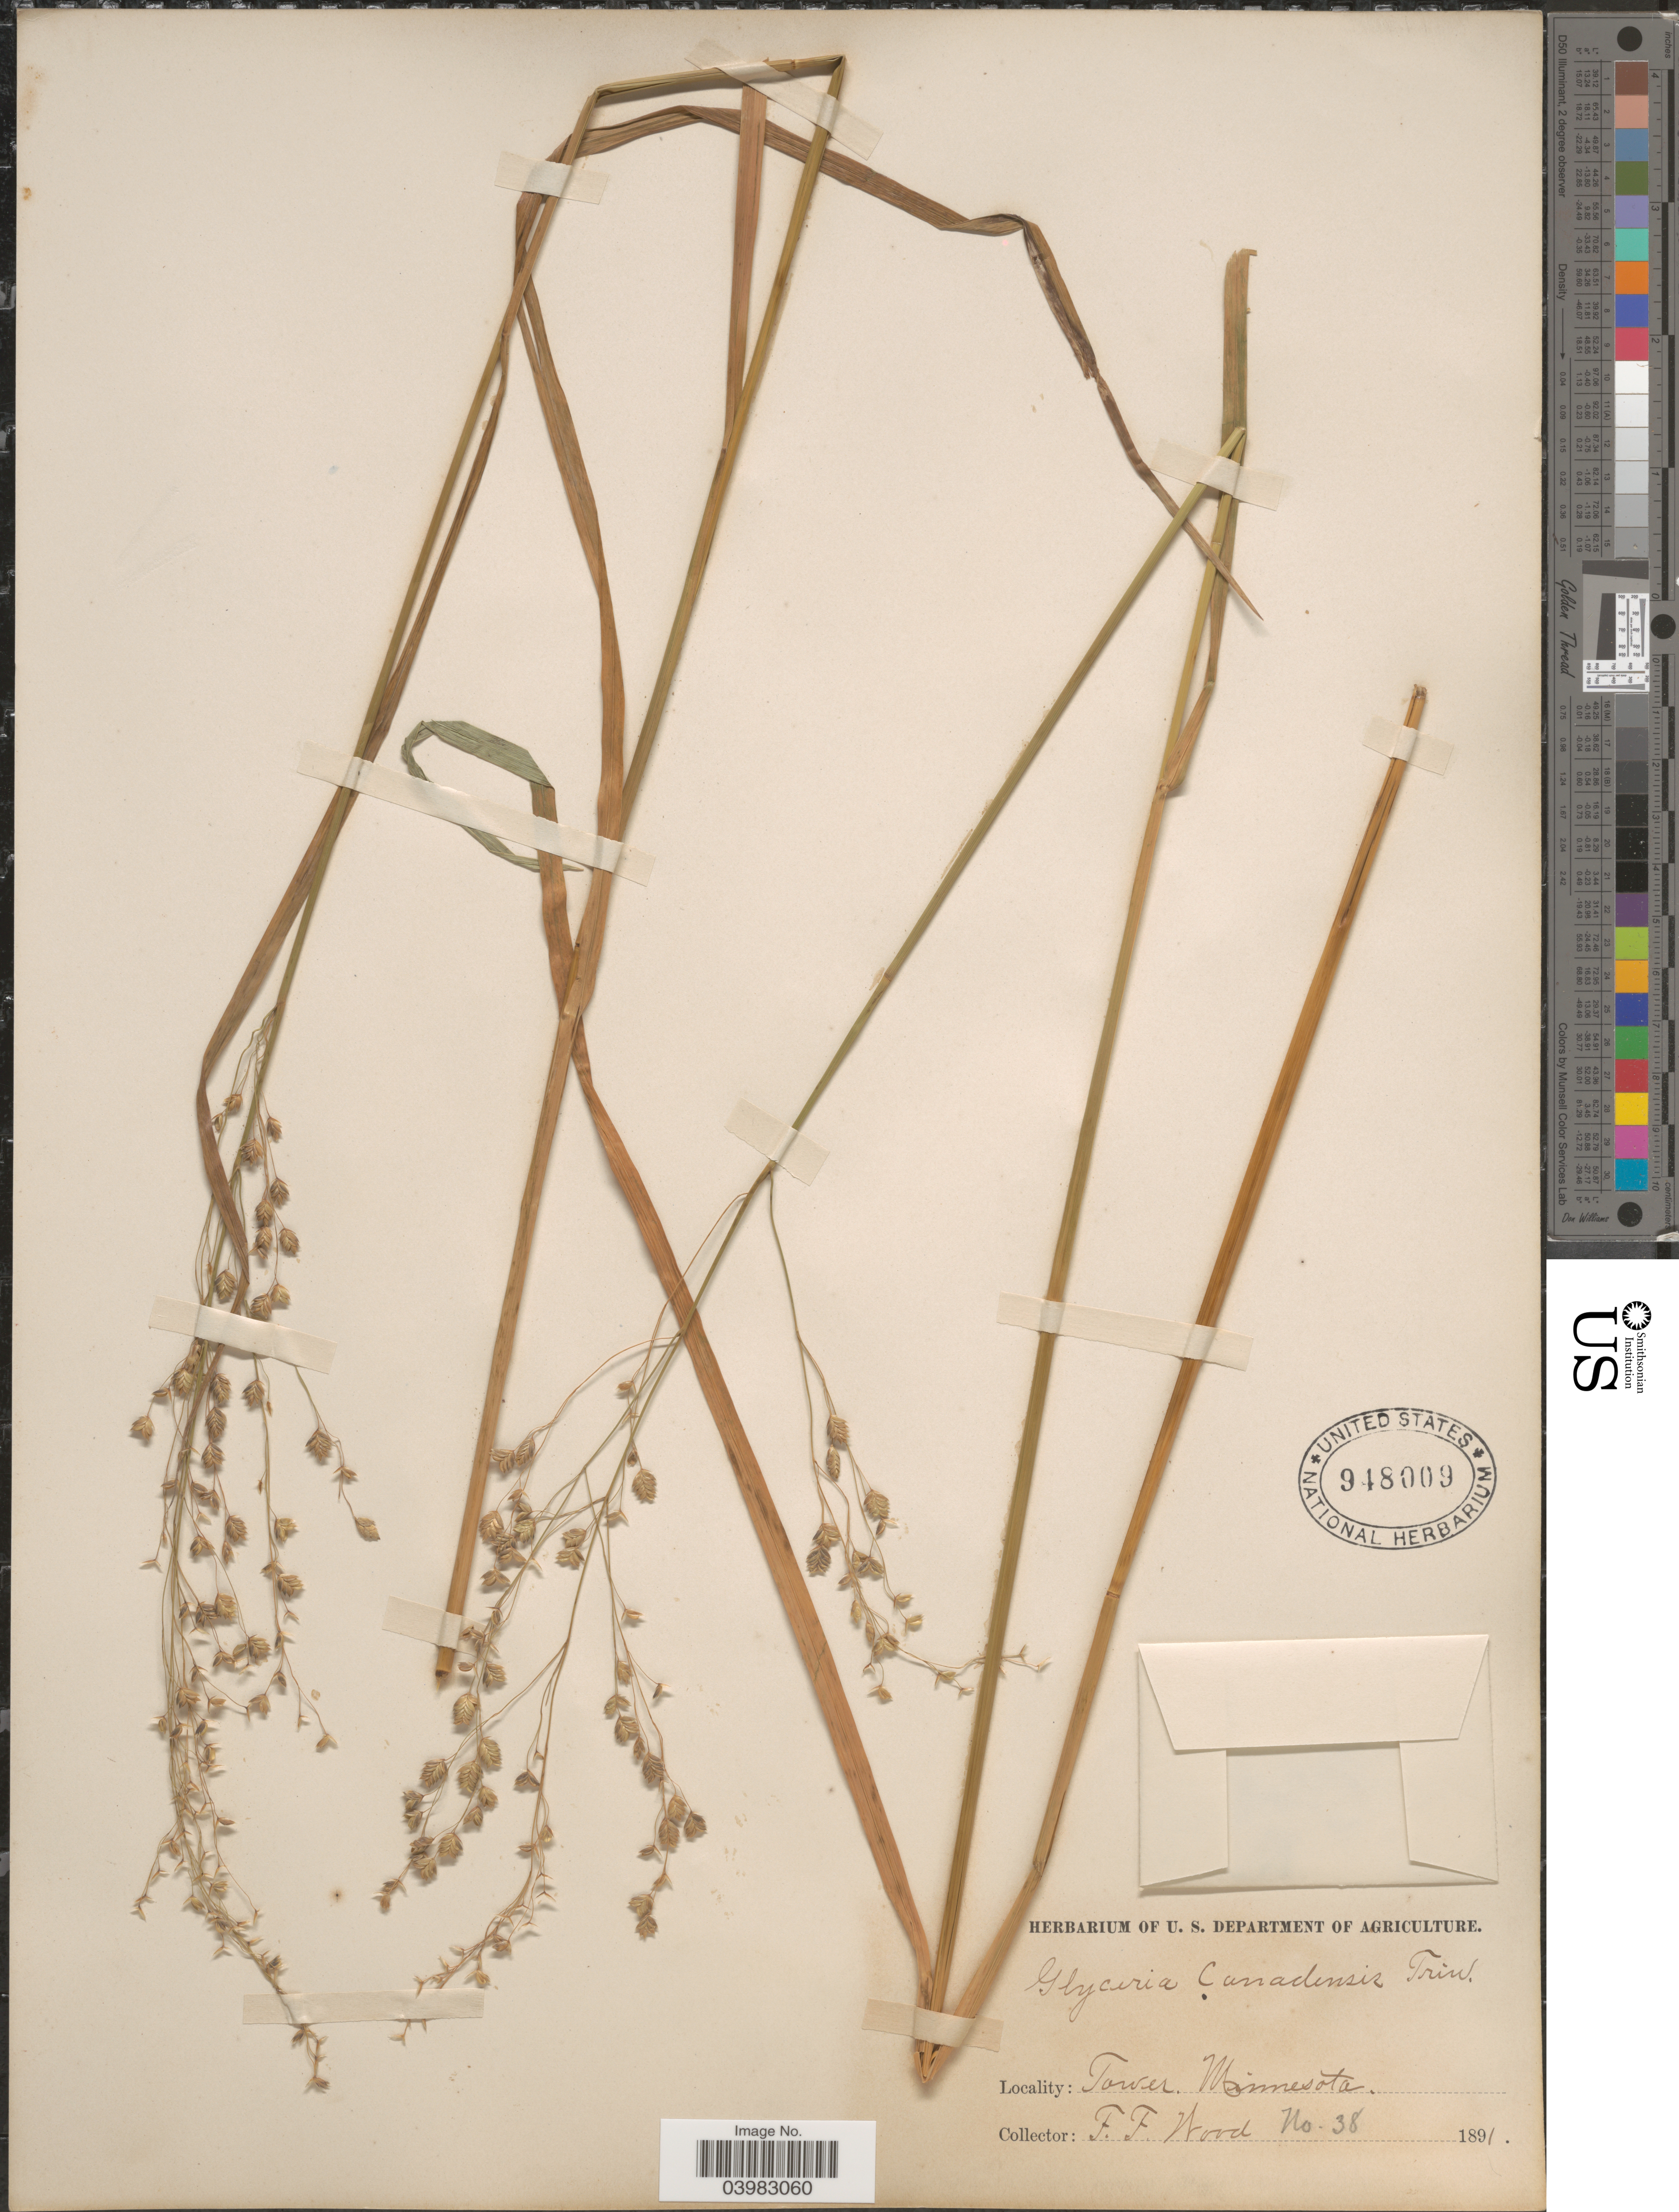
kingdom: Plantae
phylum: Tracheophyta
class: Liliopsida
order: Poales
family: Poaceae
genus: Glyceria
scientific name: Glyceria canadensis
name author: (Michx.) Trin.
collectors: F. Wood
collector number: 38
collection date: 1891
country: United States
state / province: Minnesota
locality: Tower.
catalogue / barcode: US 948009